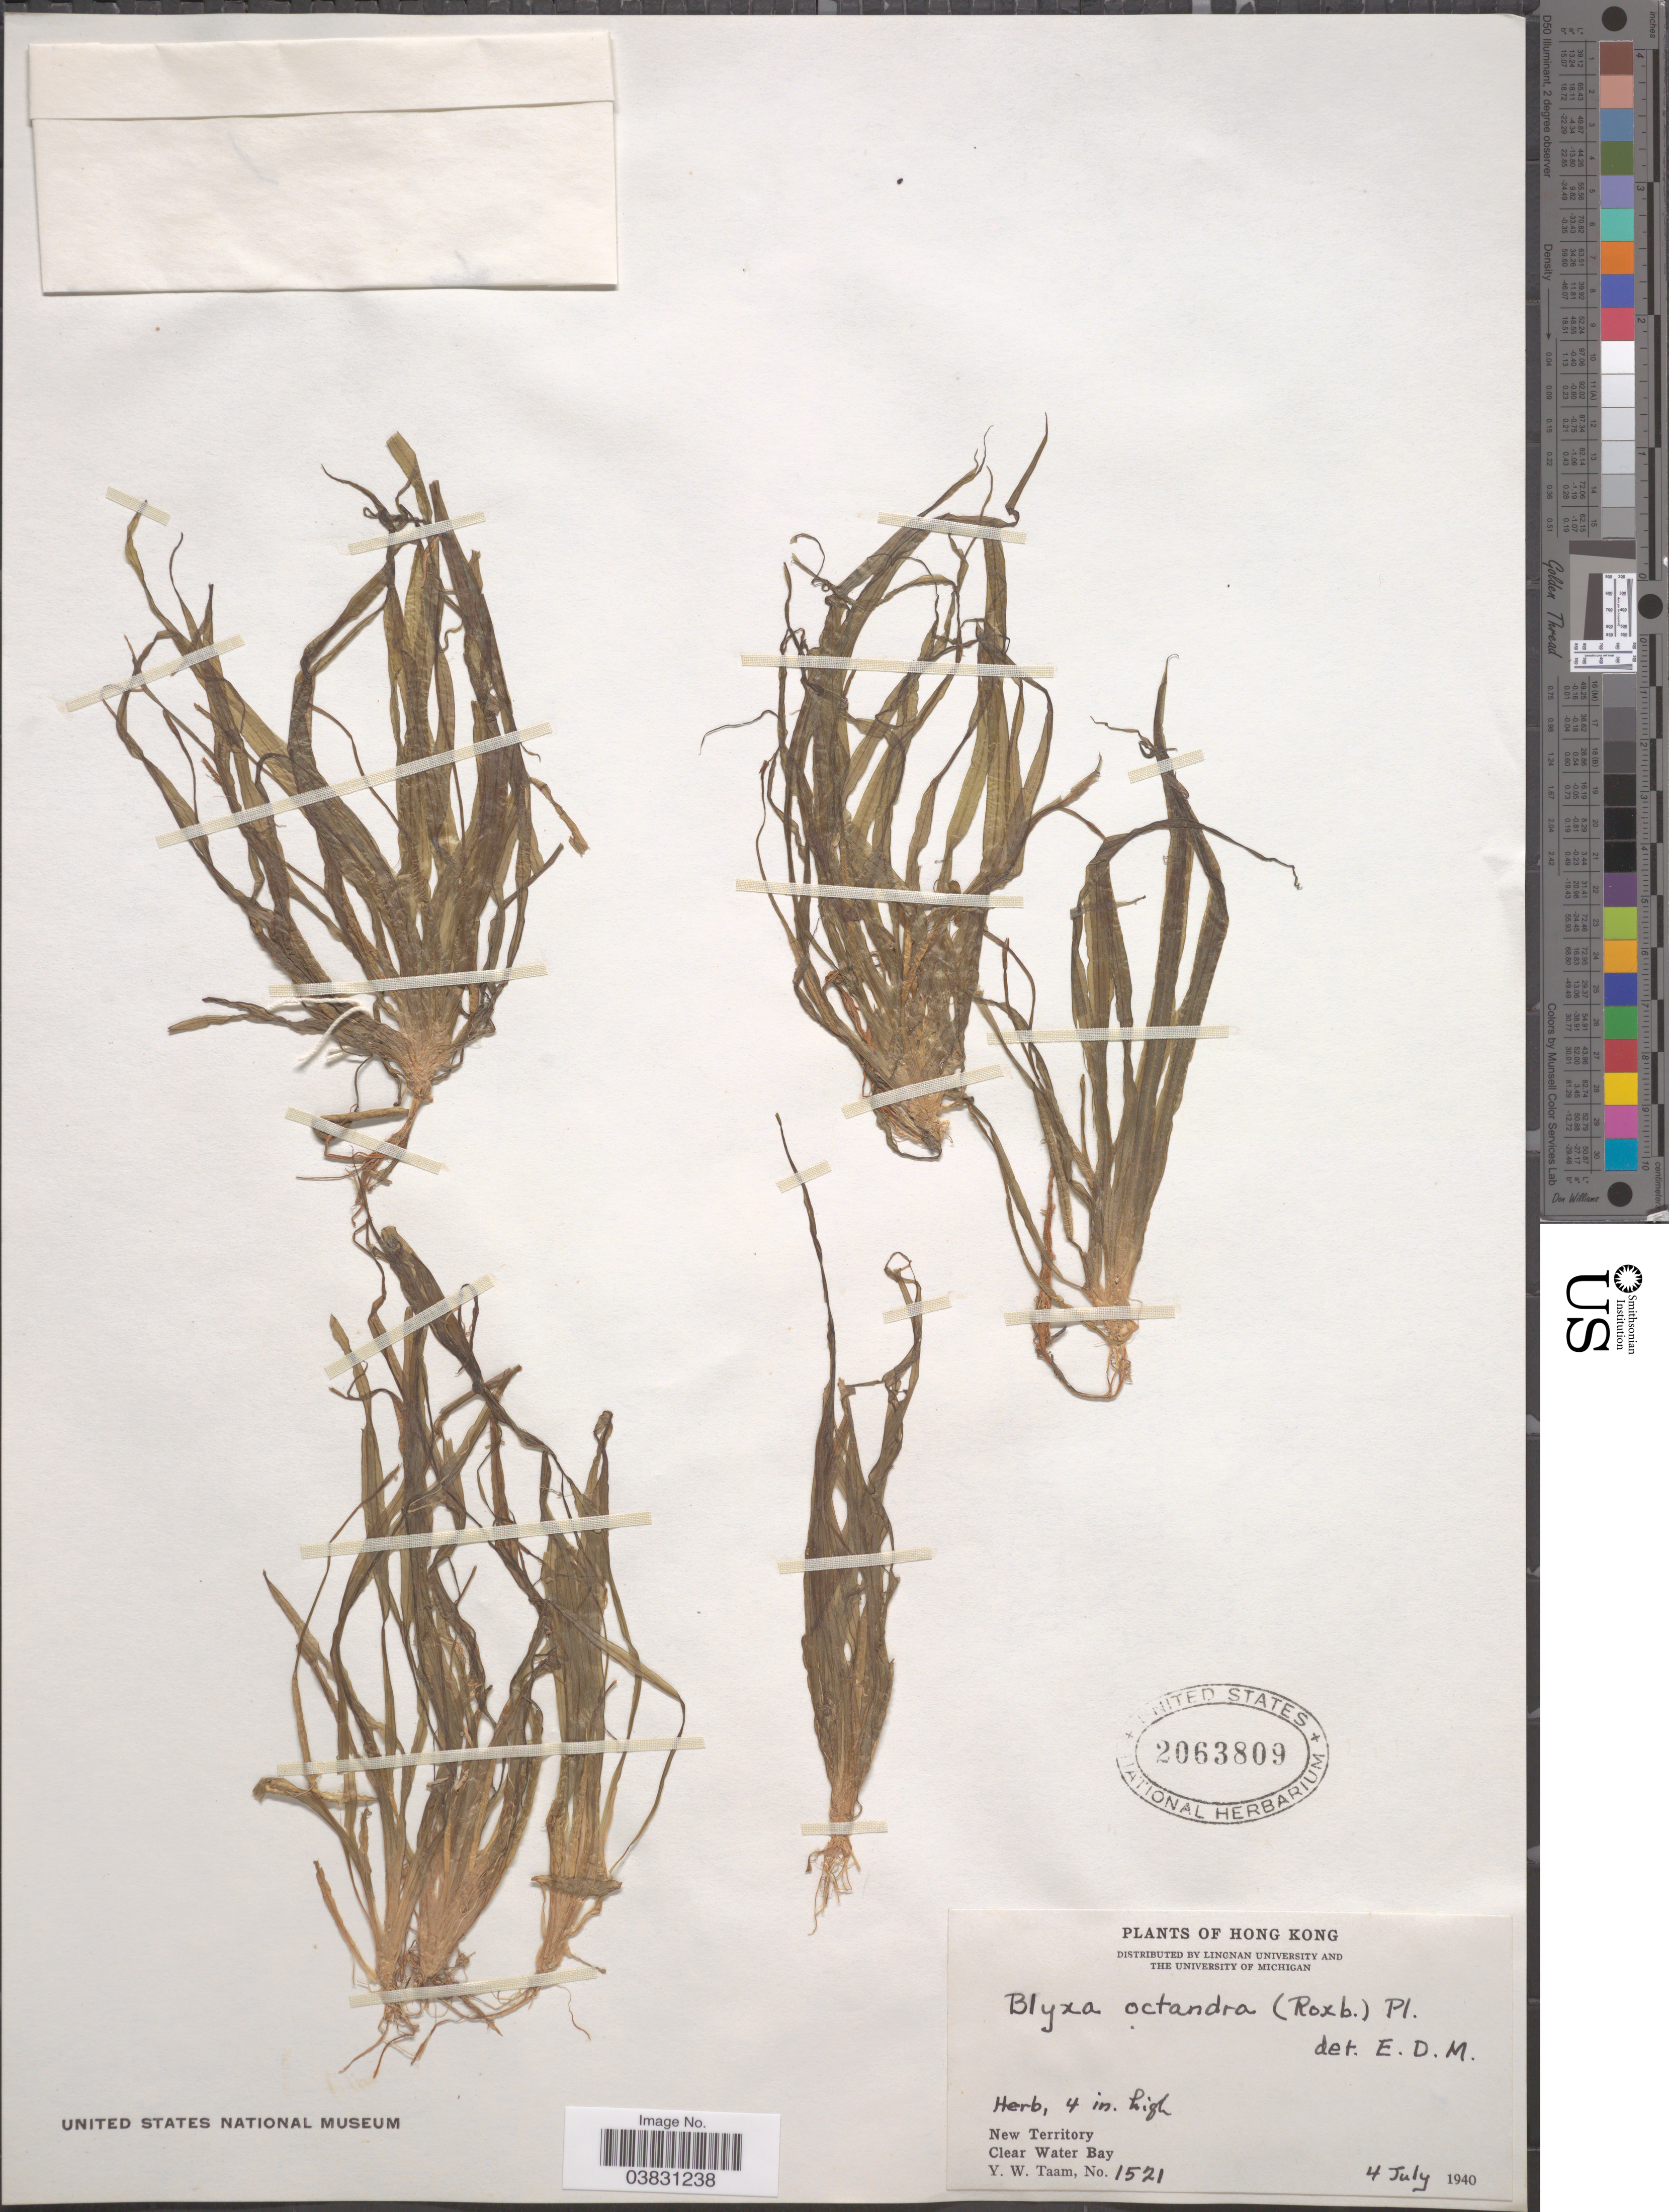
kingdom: Plantae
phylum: Tracheophyta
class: Liliopsida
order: Alismatales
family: Hydrocharitaceae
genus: Blyxa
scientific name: Blyxa octandra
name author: (Roxb.) Planch. ex Thwaites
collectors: Y. W. Taam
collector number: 1521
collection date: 1940-07-04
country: China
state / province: Hong Kong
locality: New Territory. Clear Water Bay.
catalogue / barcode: US 2063809